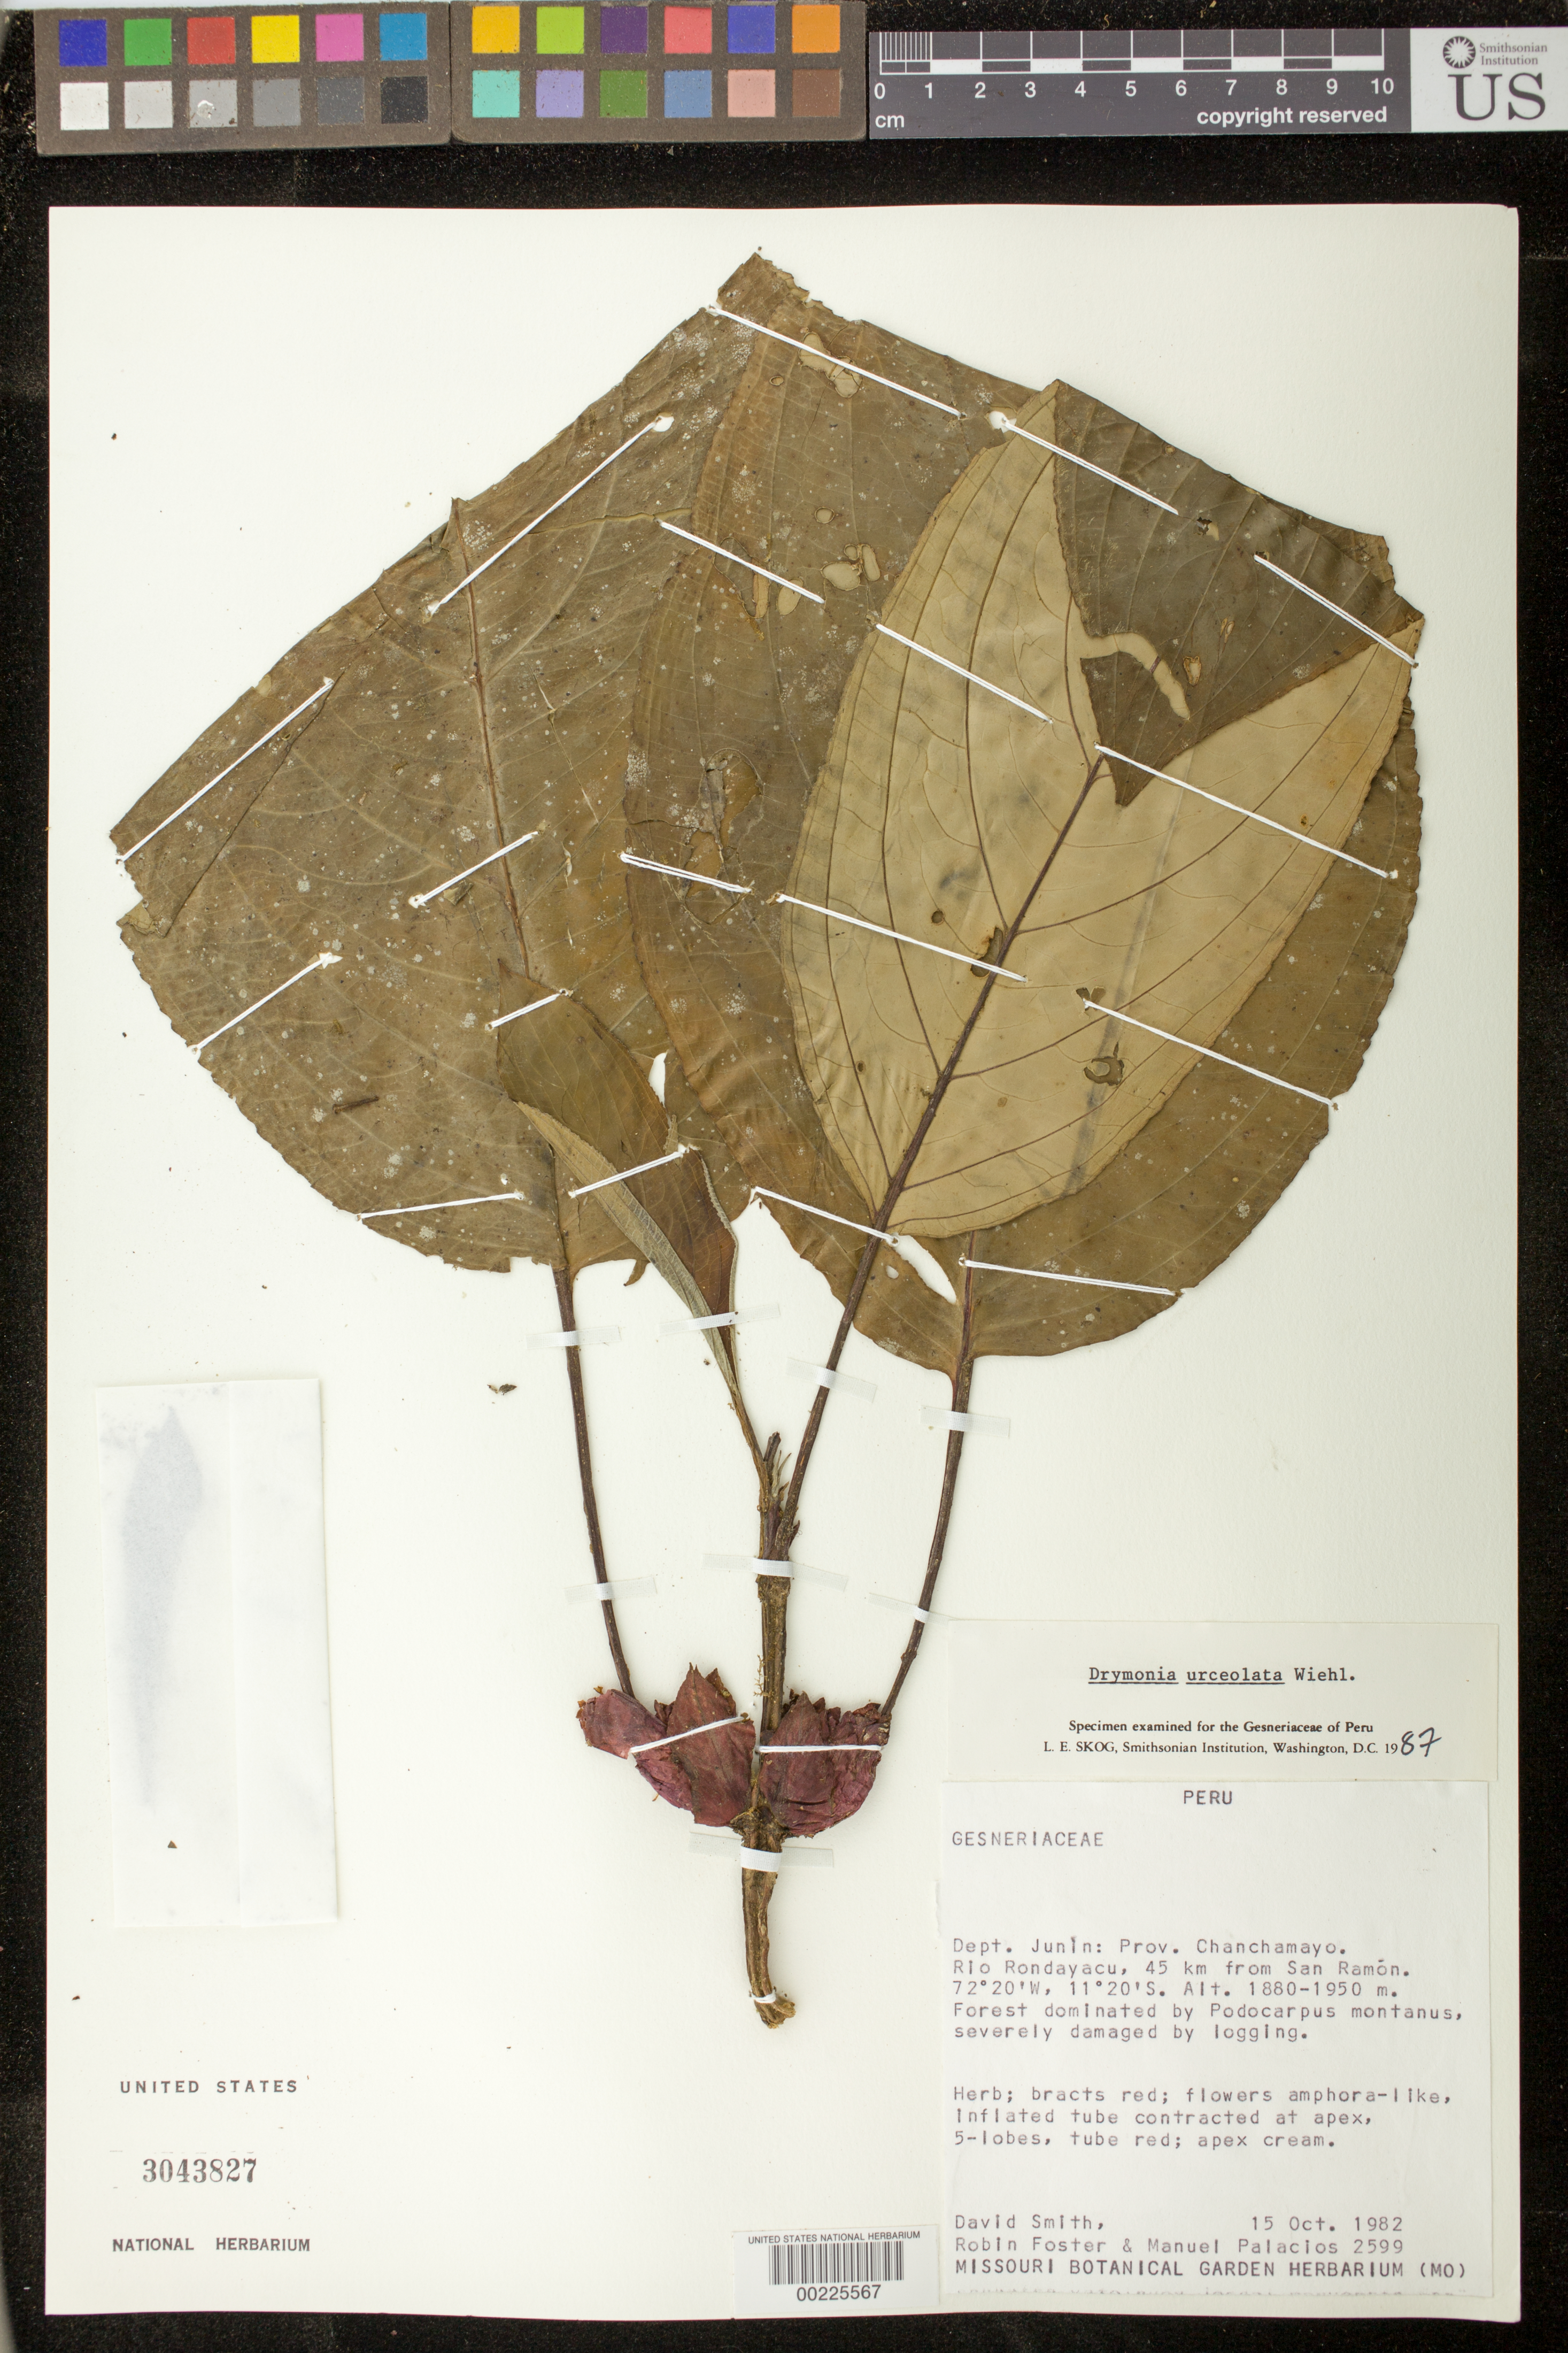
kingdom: Plantae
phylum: Tracheophyta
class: Magnoliopsida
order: Lamiales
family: Gesneriaceae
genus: Drymonia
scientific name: Drymonia urceolata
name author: Wiehler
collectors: D. Smith, R. Foster & M. Palacios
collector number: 2599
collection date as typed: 15 Oct 1982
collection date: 1982-10-15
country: Peru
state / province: Junín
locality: Prov. Chanchamayo; Rio Rondayacu, 45 km from San Ramon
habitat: Forest dominated by Podocarpus montanus, ... damaged by logging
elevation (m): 1880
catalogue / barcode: US 3043827